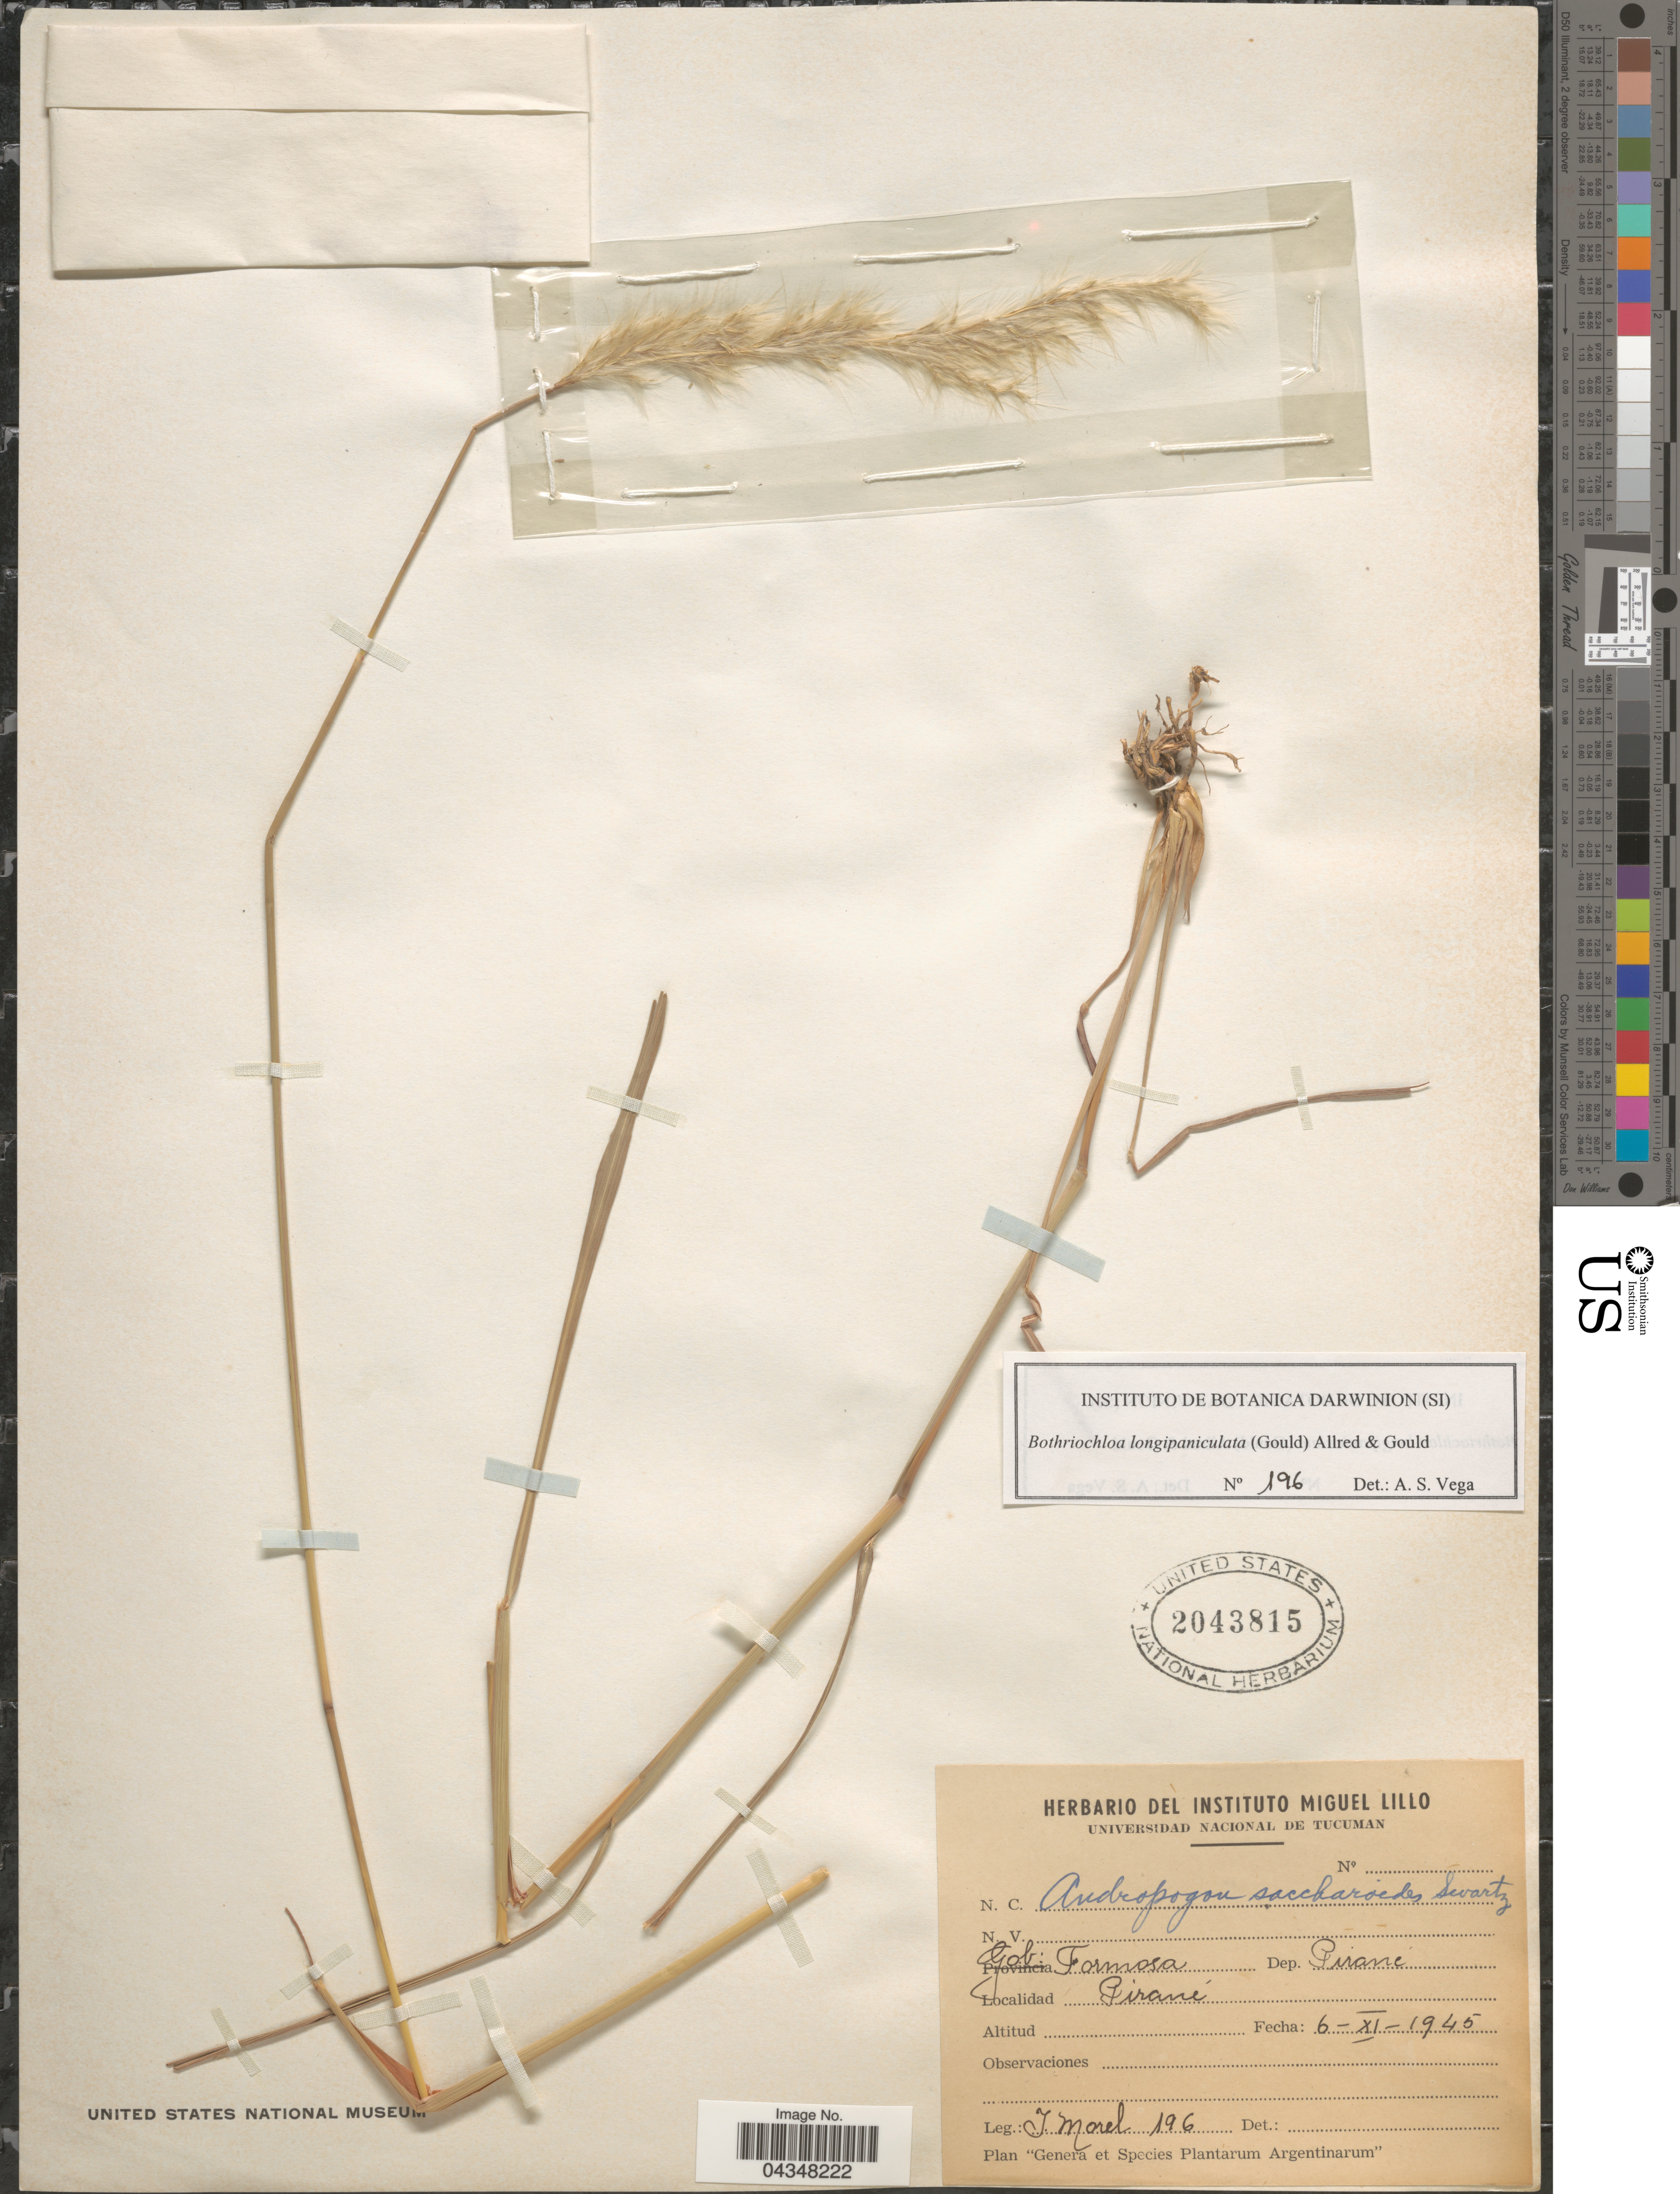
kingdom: Plantae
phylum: Tracheophyta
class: Liliopsida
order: Poales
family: Poaceae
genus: Bothriochloa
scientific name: Bothriochloa longipaniculata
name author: (Gould) Allred & Gould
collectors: I. Morel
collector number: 196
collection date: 1945-11-06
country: Argentina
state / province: Formosa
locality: Gob. Formosa. Dep. Pirane. Pirané.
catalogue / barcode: US 2043815